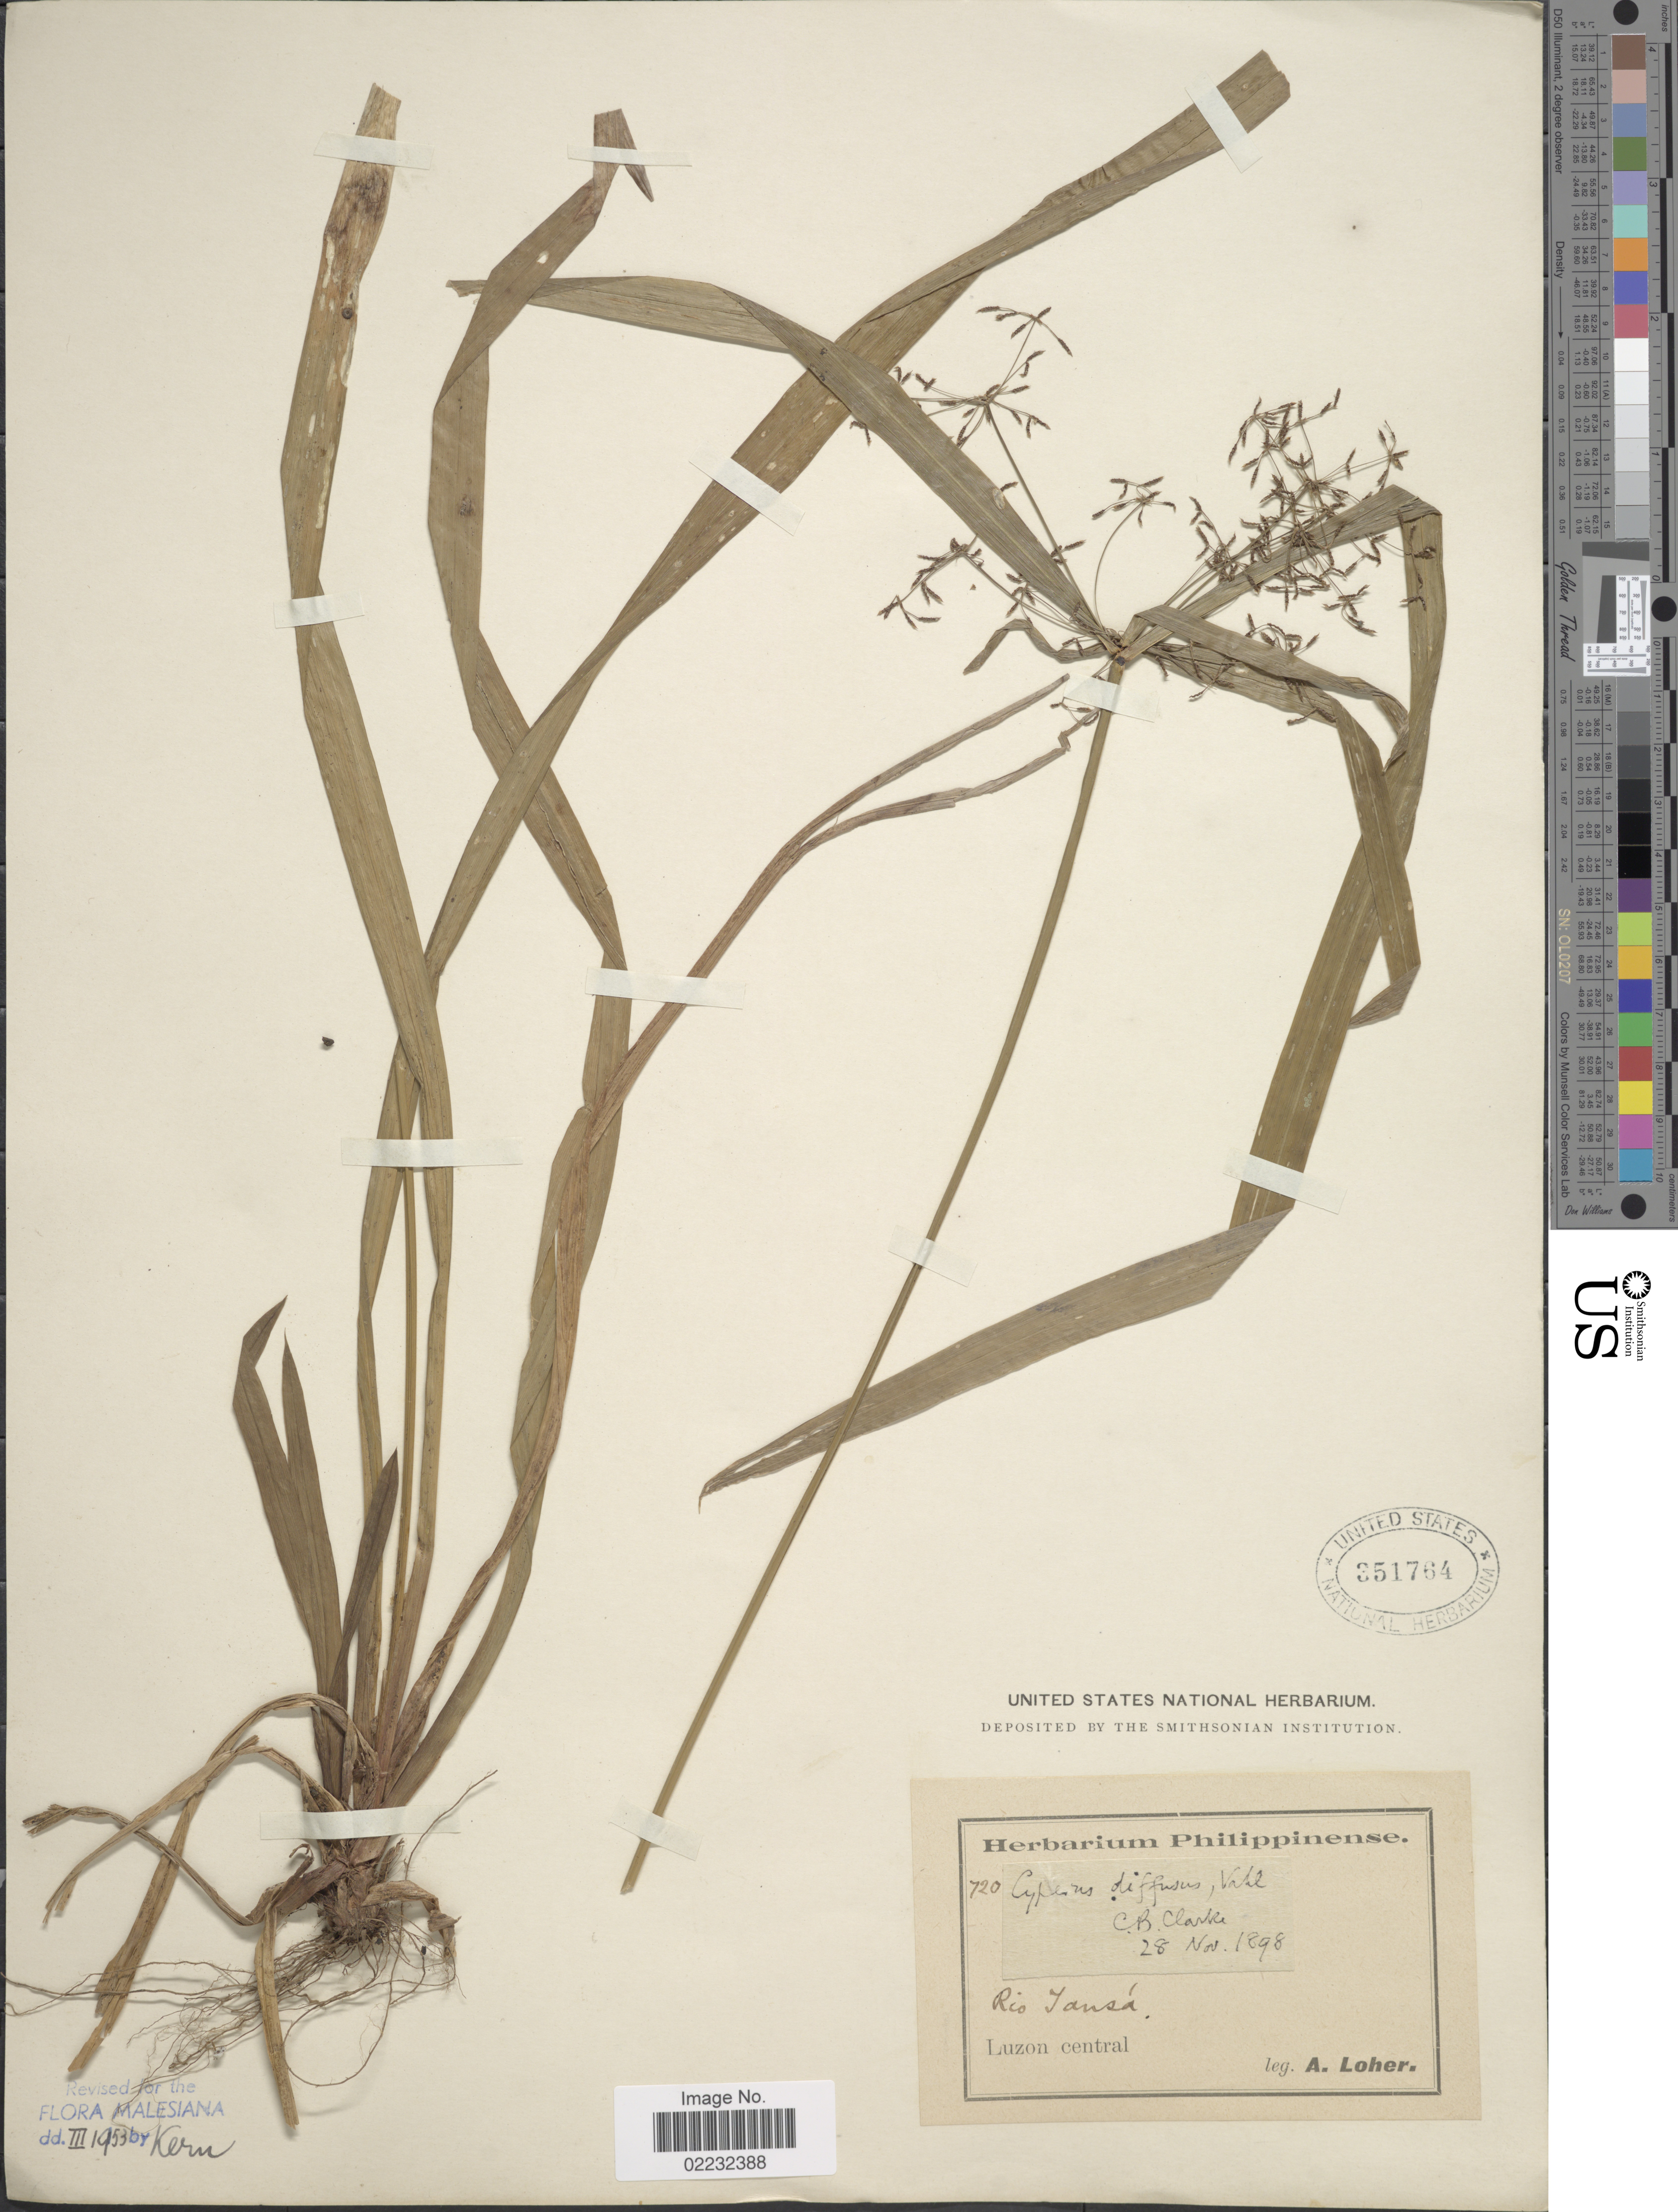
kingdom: Plantae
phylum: Tracheophyta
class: Liliopsida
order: Poales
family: Cyperaceae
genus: Cyperus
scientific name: Cyperus diffusus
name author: Vahl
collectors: A. Loher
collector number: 720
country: Philippines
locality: Rio Tansa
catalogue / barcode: US 351764